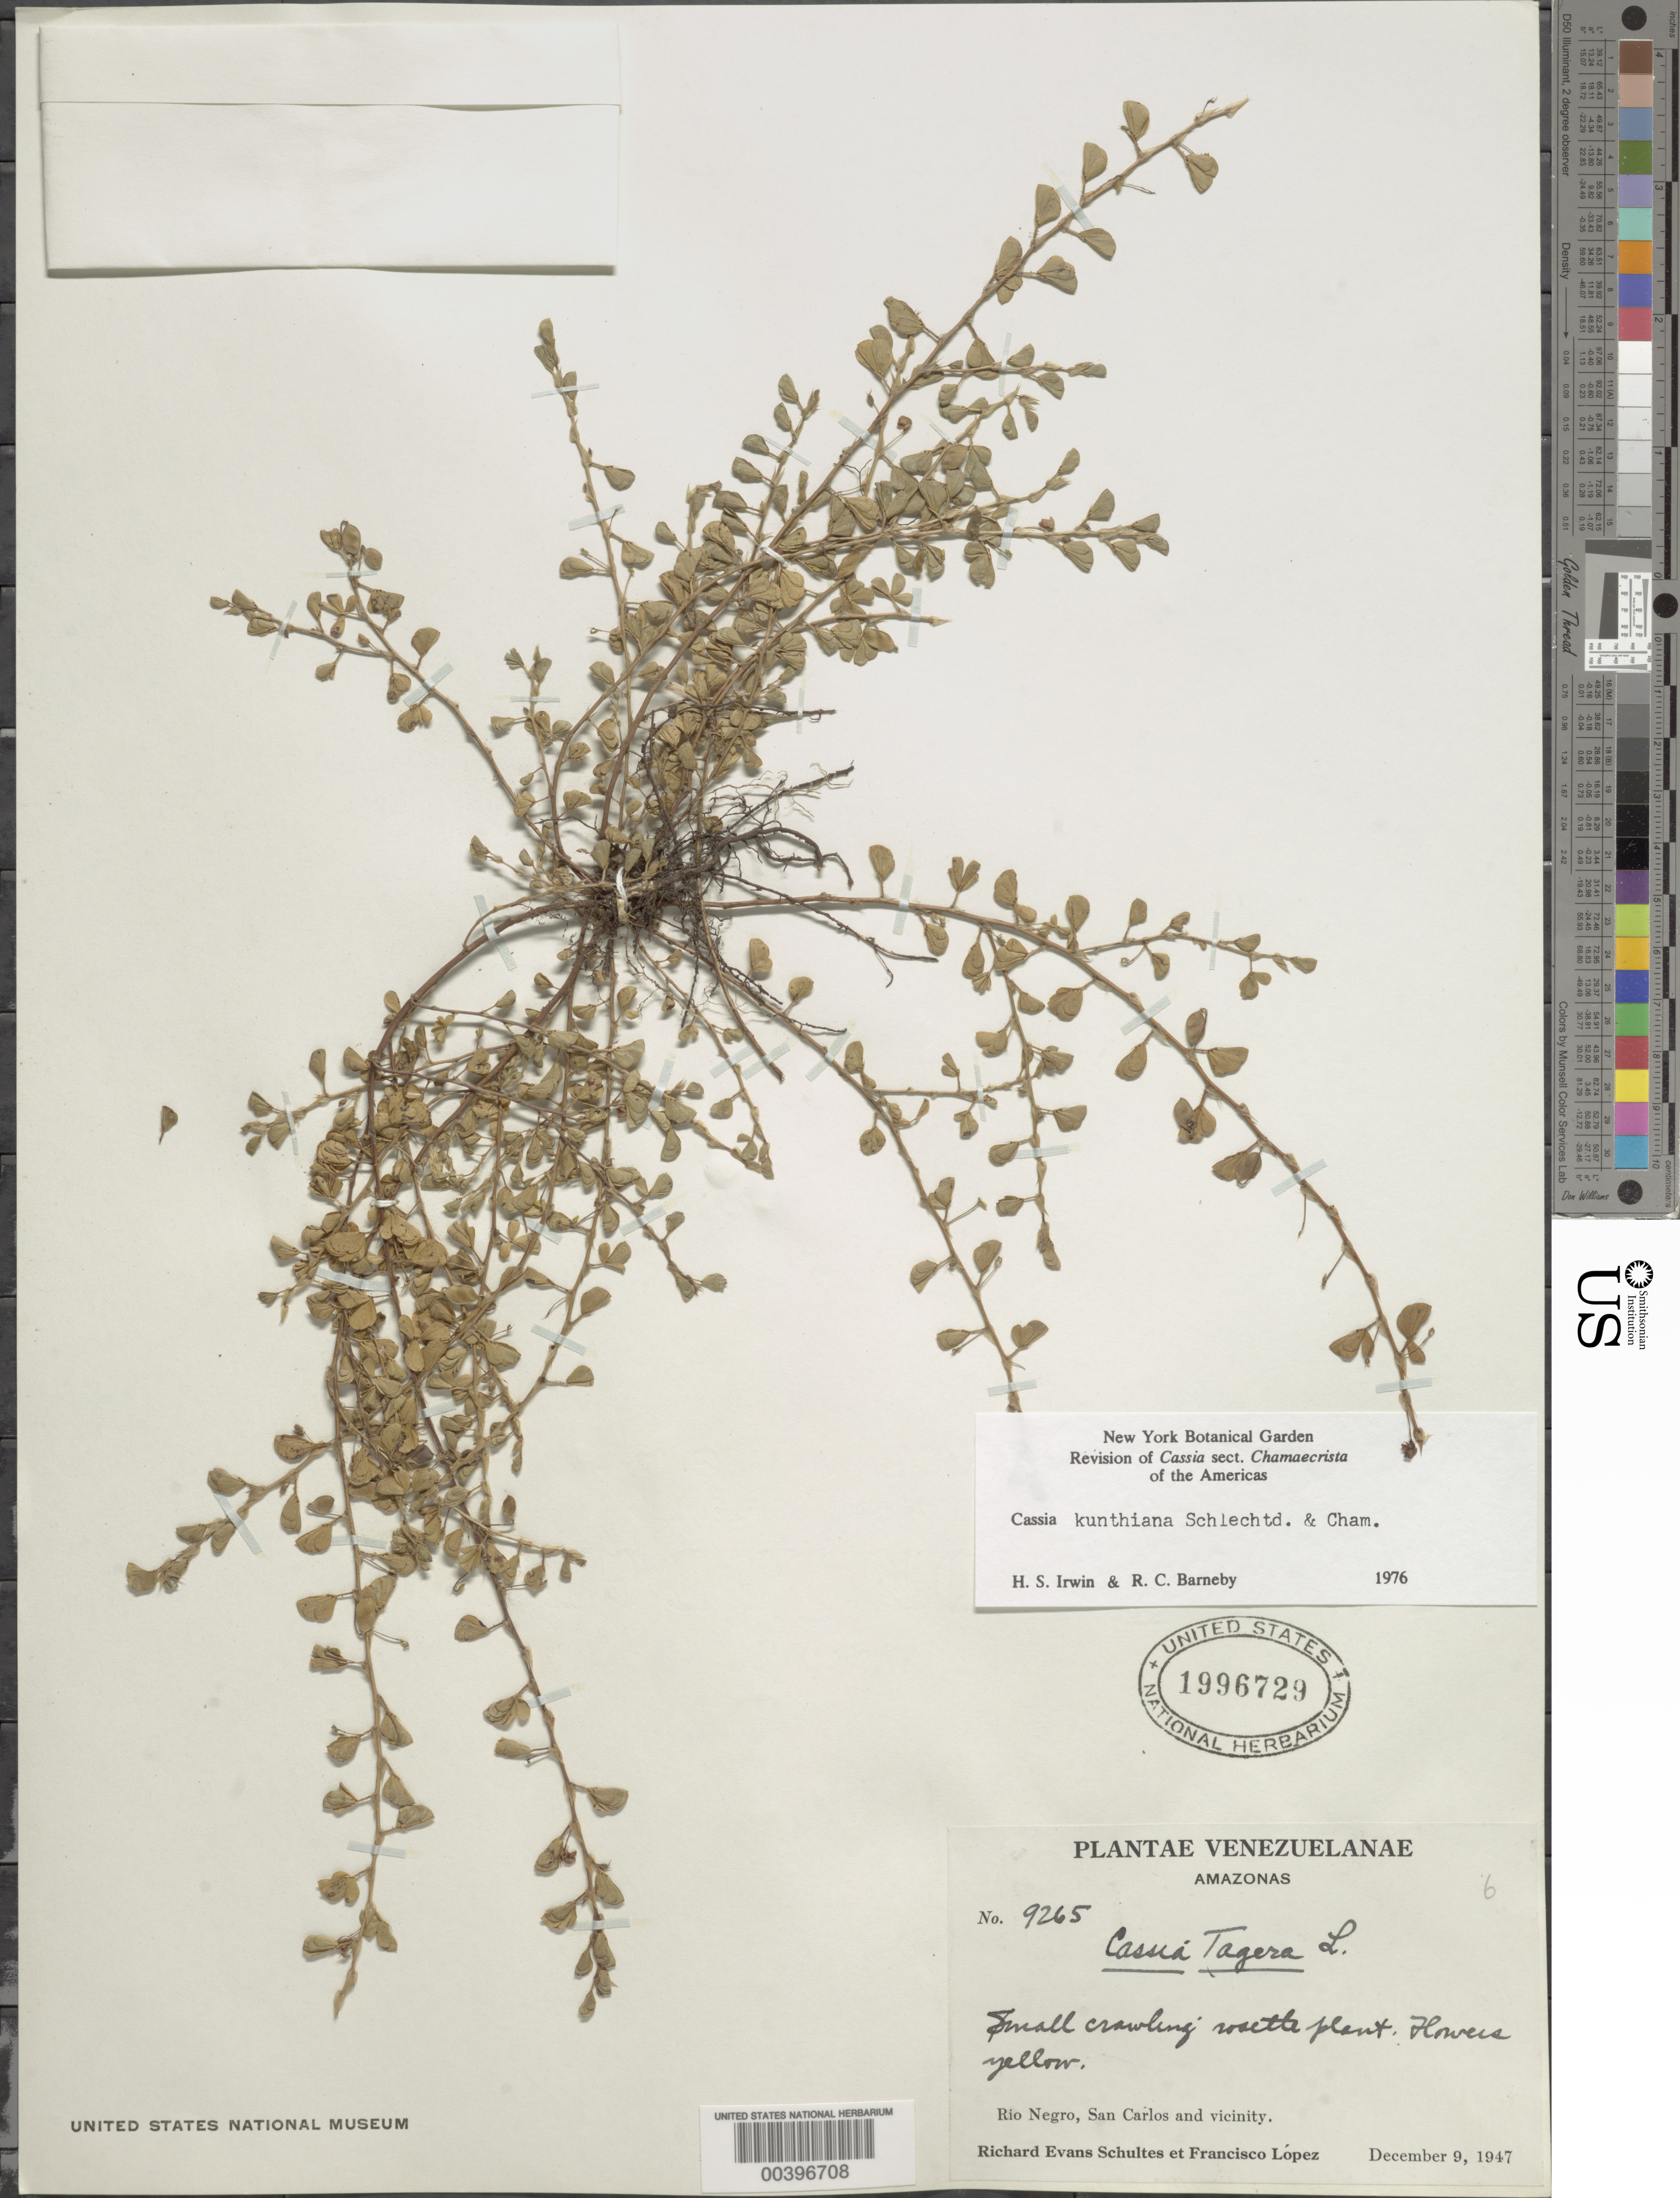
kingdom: Plantae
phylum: Tracheophyta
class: Magnoliopsida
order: Fabales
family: Fabaceae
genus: Chamaecrista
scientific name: Chamaecrista kunthiana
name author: (Schltdl. & Cham.) H.S. Irwin & Barneby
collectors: R. E. Schultes & F. Lopéz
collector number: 9265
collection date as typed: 09 Dec 1947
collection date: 1947-12-09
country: Venezuela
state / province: Amazonas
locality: Rio negro, san carlos and vicinity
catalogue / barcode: US 1996729